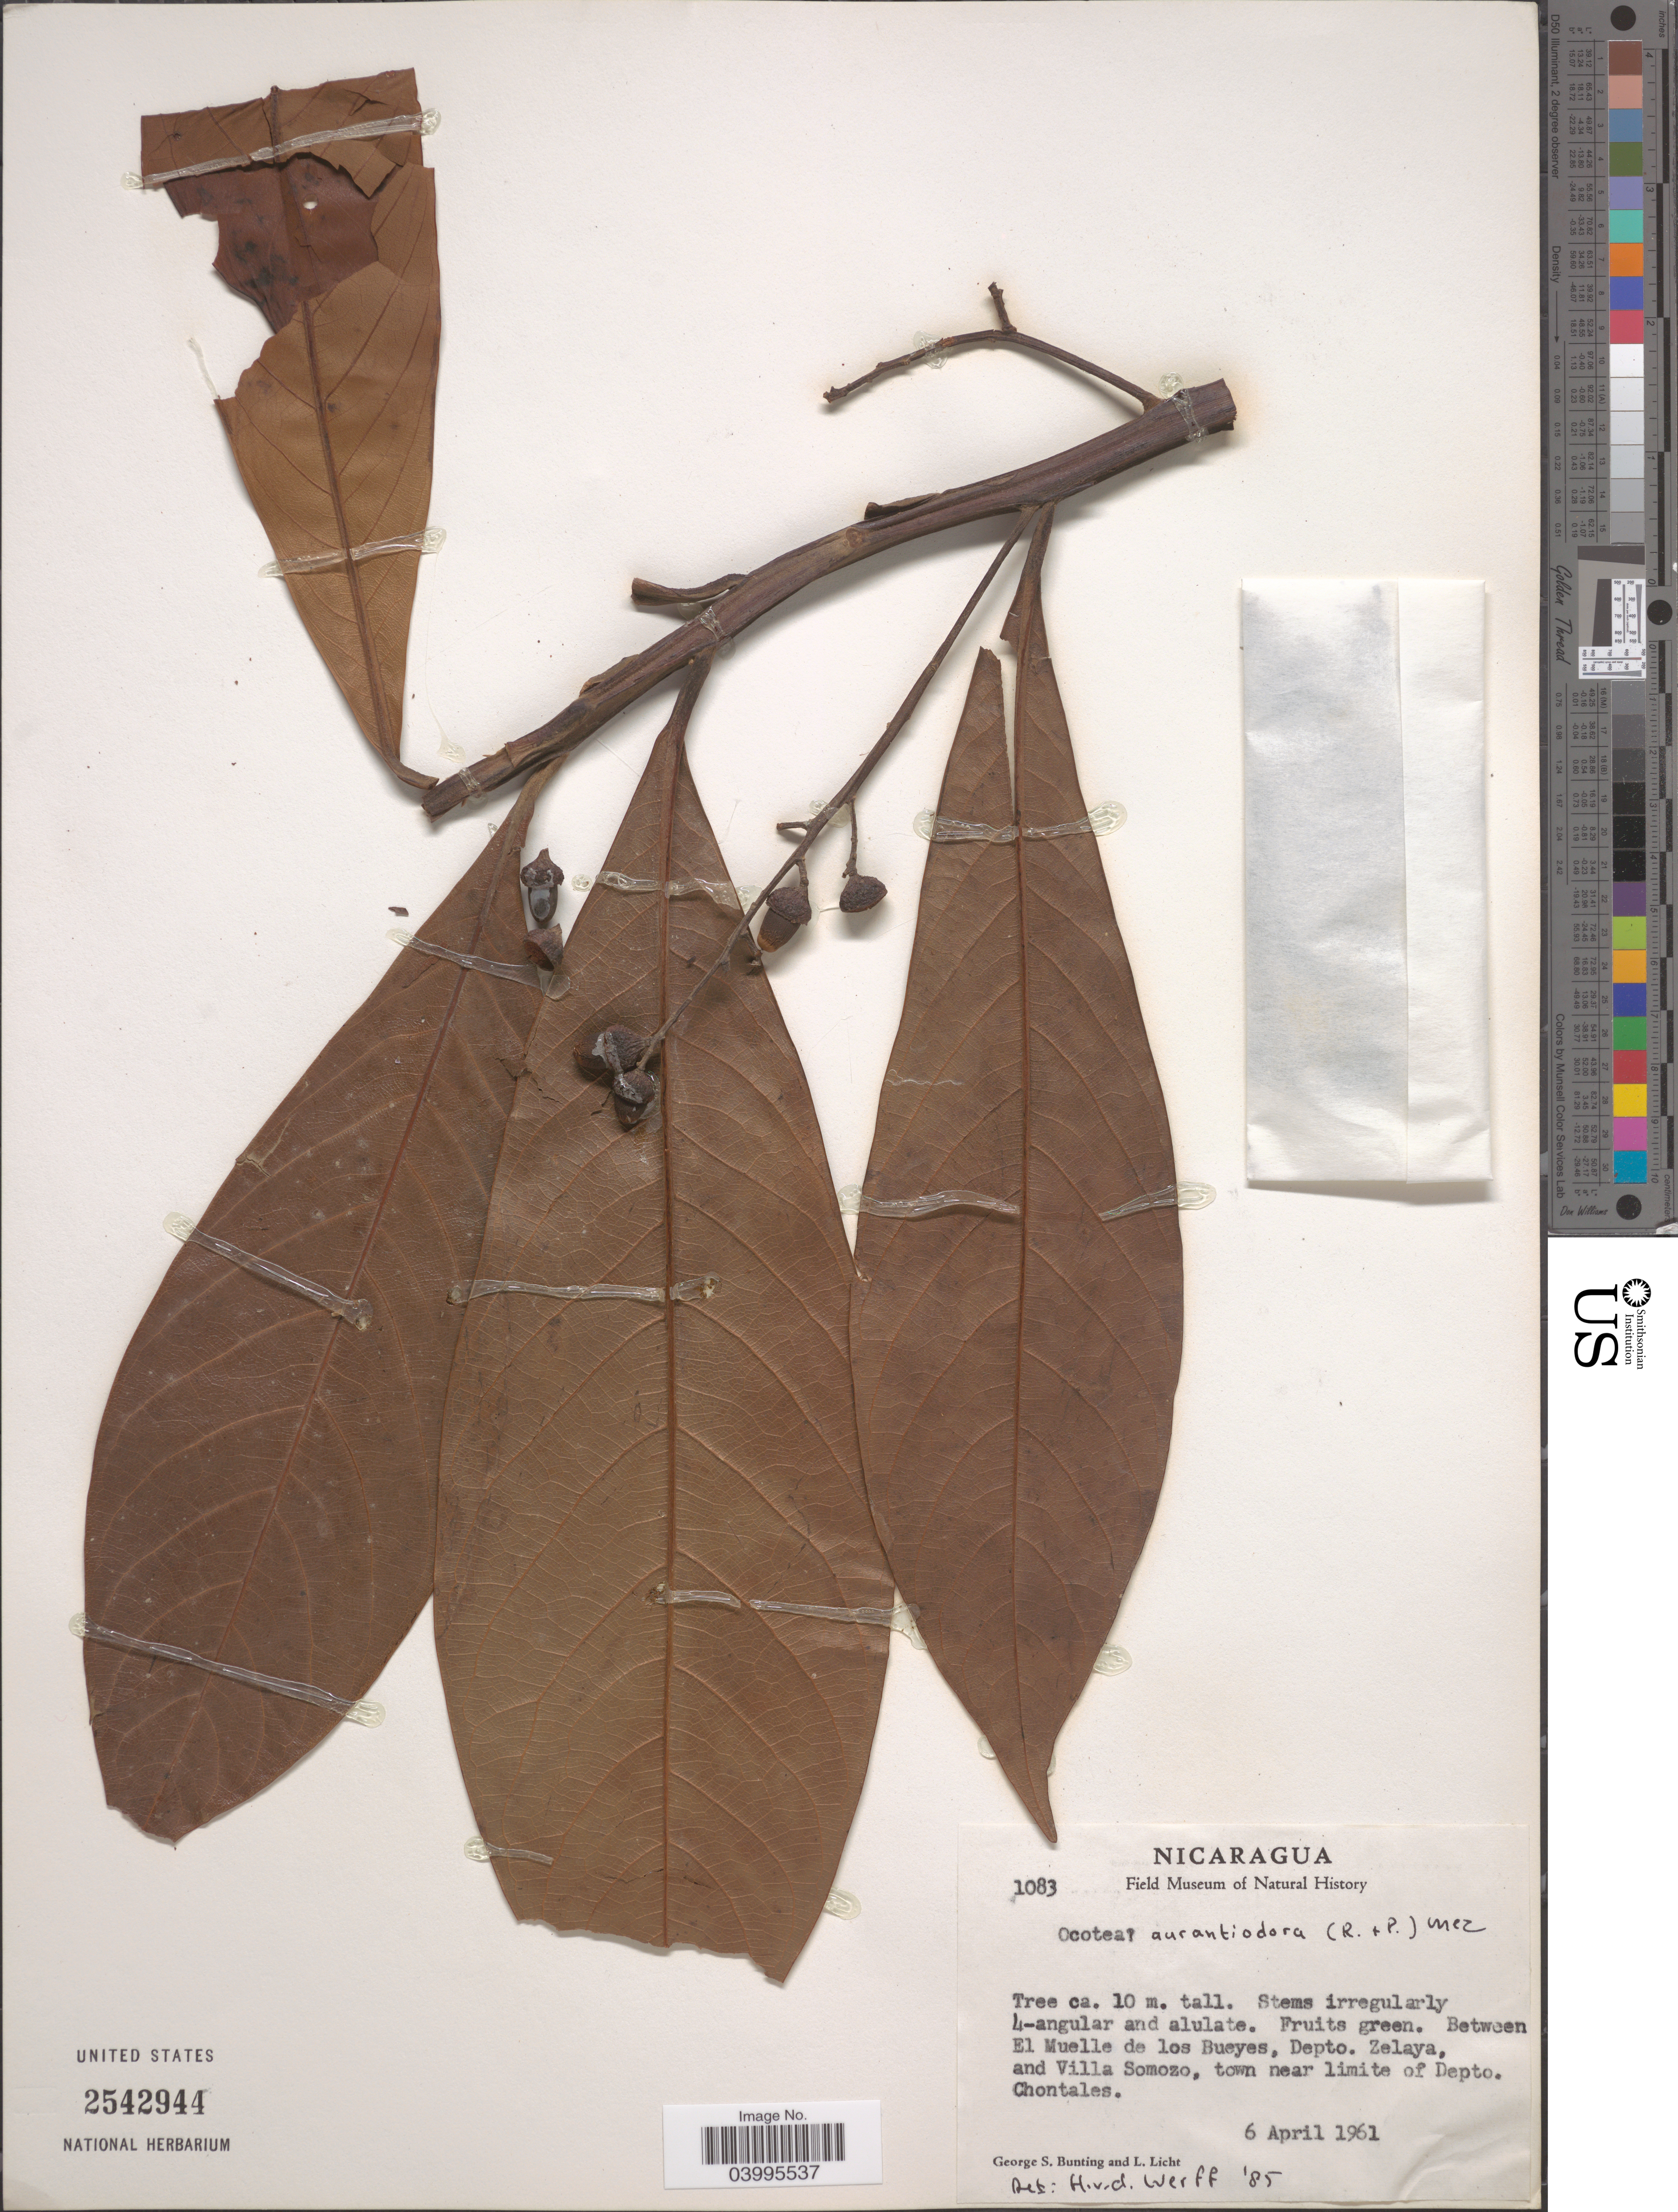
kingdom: Plantae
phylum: Tracheophyta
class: Magnoliopsida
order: Laurales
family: Lauraceae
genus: Ocotea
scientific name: Ocotea aurantiodora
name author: (Ruiz & Pav.) Mez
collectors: G. S. Bunting & L. Licht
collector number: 1083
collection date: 1961-04-06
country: Nicaragua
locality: Between El Muelle de los Bueyes, Depto. Zelaya, and Villa Somozo, town near limite of Depto. Chontales.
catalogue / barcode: US 2542944